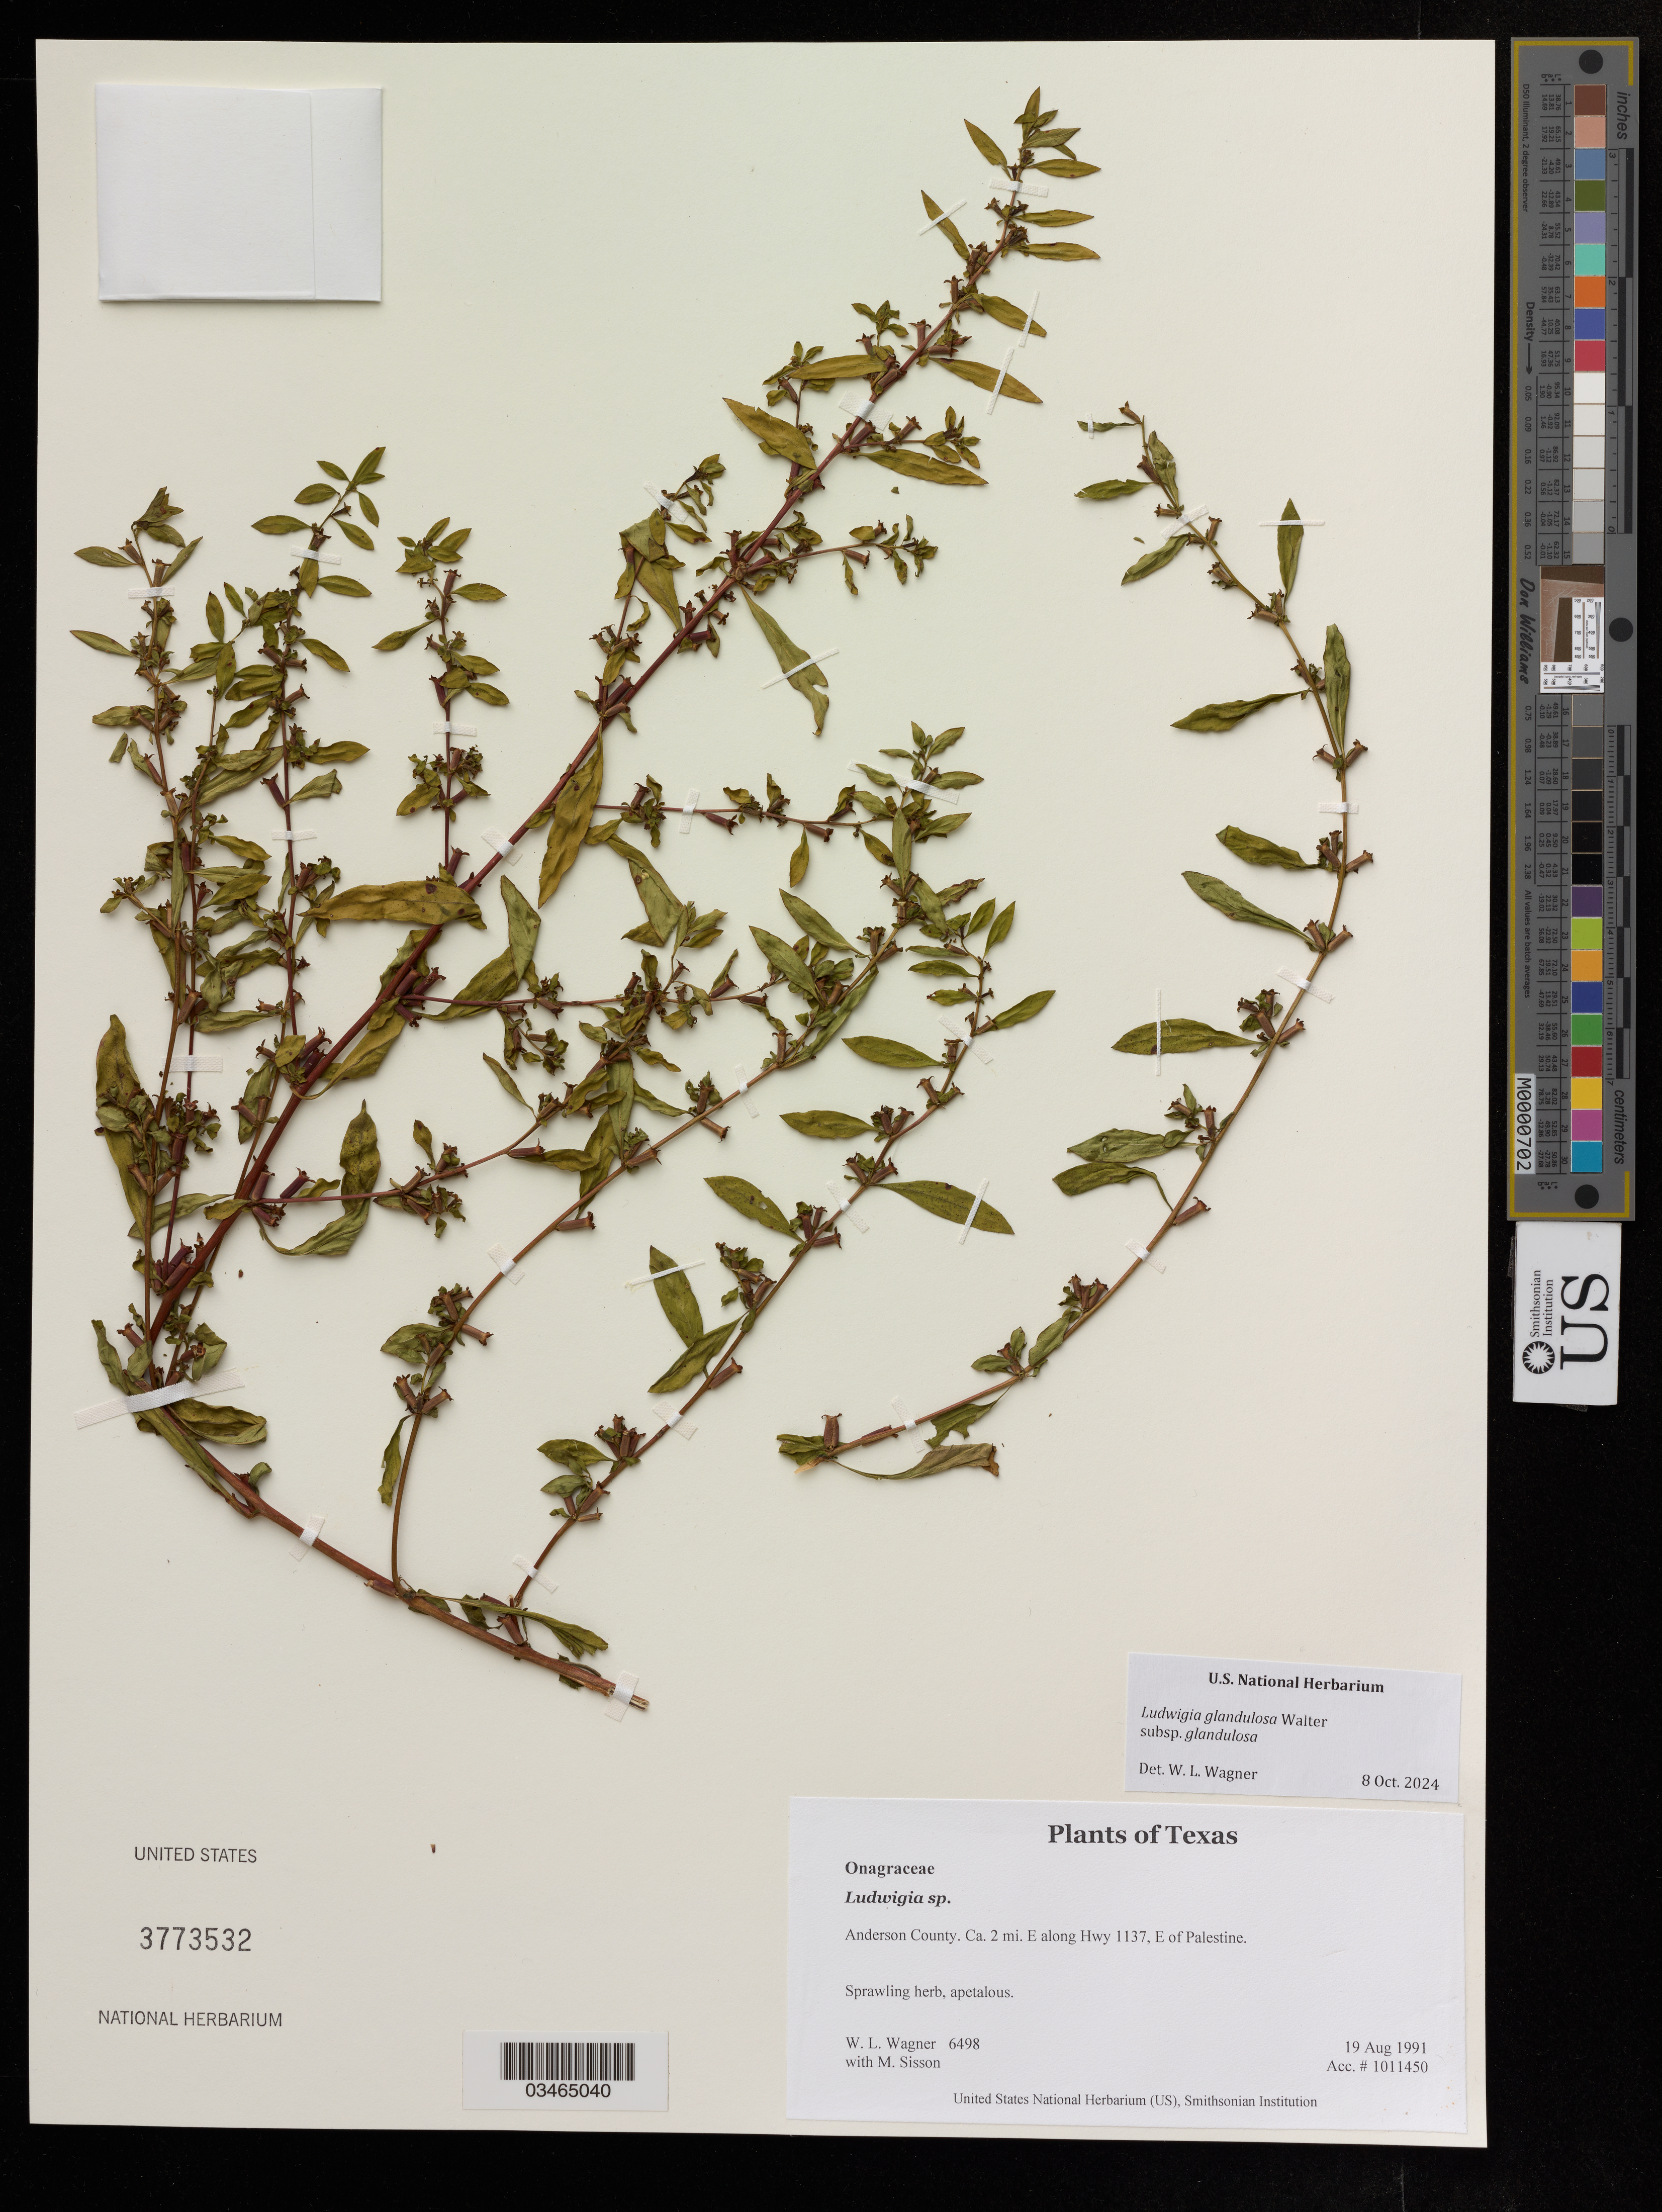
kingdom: Plantae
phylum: Tracheophyta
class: Magnoliopsida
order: Myrtales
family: Onagraceae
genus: Ludwigia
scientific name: Ludwigia glandulosa subsp. glandulosa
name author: Walter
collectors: W. L. Wagner & M. Sisson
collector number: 6498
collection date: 1991-08-19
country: United States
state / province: Texas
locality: Anderson County. Ca. 2 mi. E along Hwy 1137, E. of Palestine.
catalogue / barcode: US 3773532